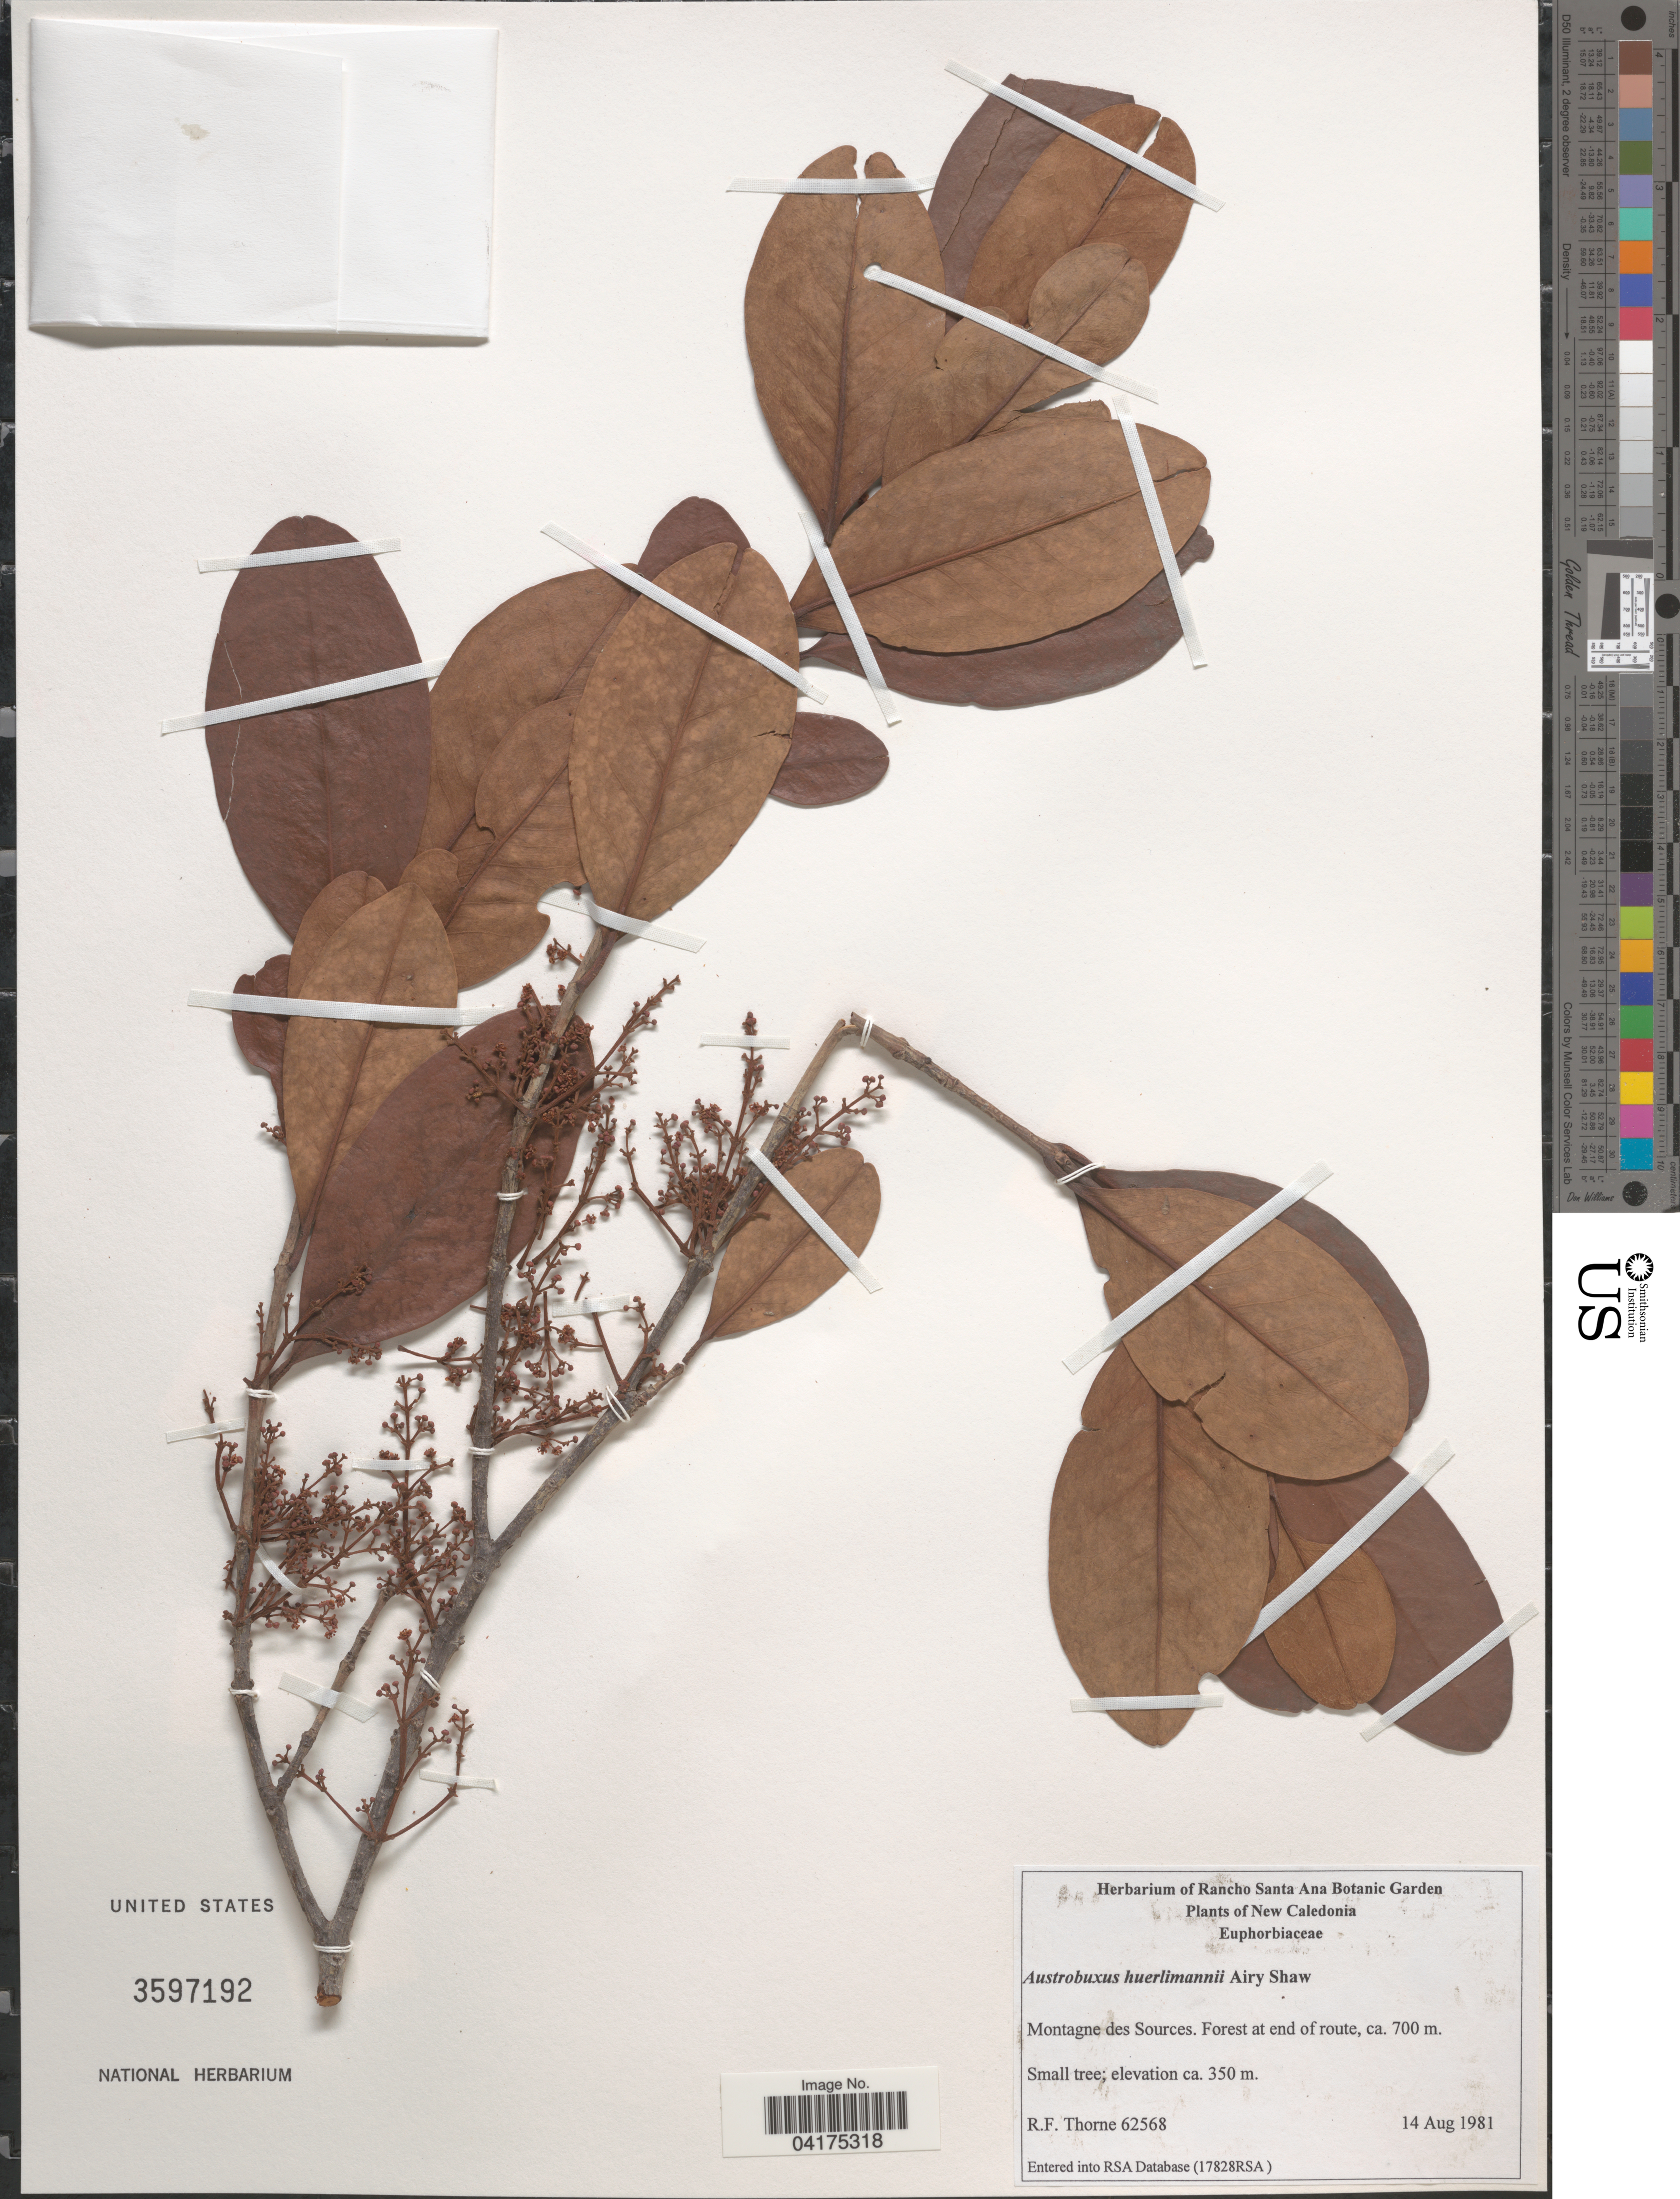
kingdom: Plantae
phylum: Tracheophyta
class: Magnoliopsida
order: Malpighiales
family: Picrodendraceae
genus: Austrobuxus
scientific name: Austrobuxus huerlimannii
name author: Airy Shaw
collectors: R. Thorne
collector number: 62568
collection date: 1981-08-14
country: New Caledonia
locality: Montagne des Sources. Forest at end of route, ca. 700 m.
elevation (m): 350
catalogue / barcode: US 3597192